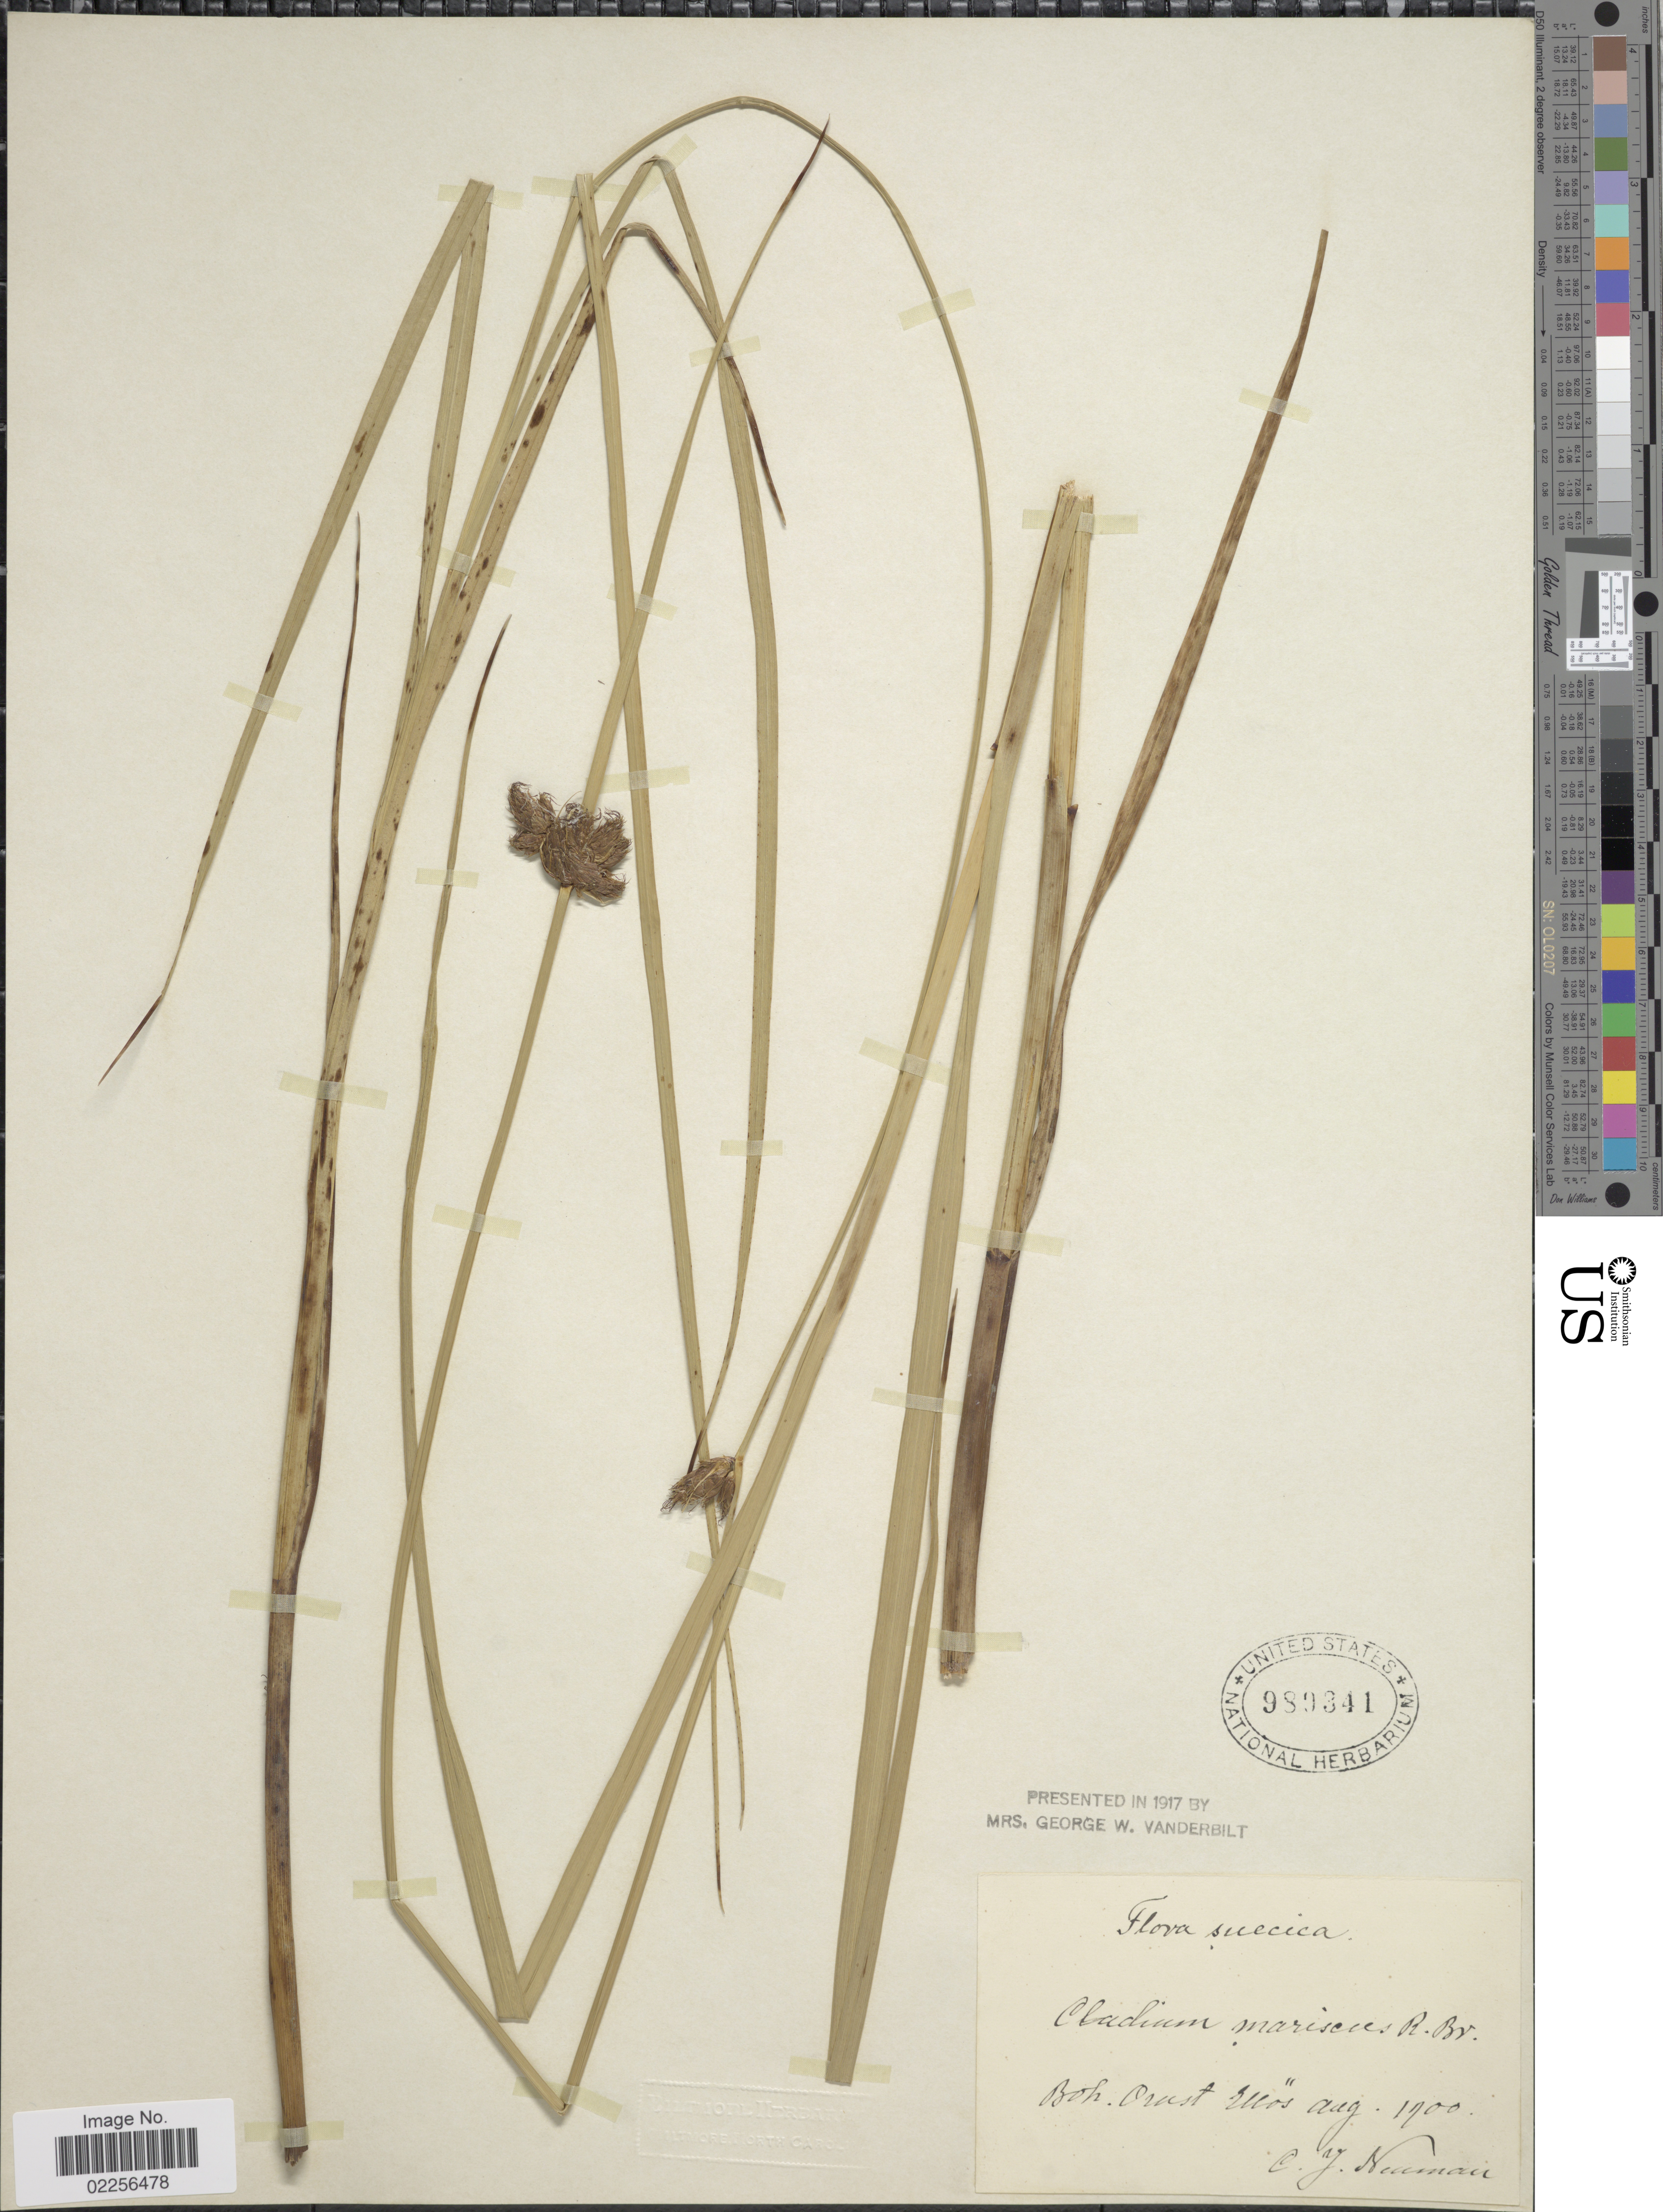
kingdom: Plantae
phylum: Tracheophyta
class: Liliopsida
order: Poales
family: Cyperaceae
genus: Bolboschoenus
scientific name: Bolboschoenus maritimus subsp. maritimus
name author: (L.) Palla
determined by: Strong, Mark T., (BOT), Smithsonian Institution - National Museum of Natural History (UNITED STATES)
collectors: C. Neuman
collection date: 1900-08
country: Sweden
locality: Suecica, Boh. Orust Ellos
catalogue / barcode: US 989341